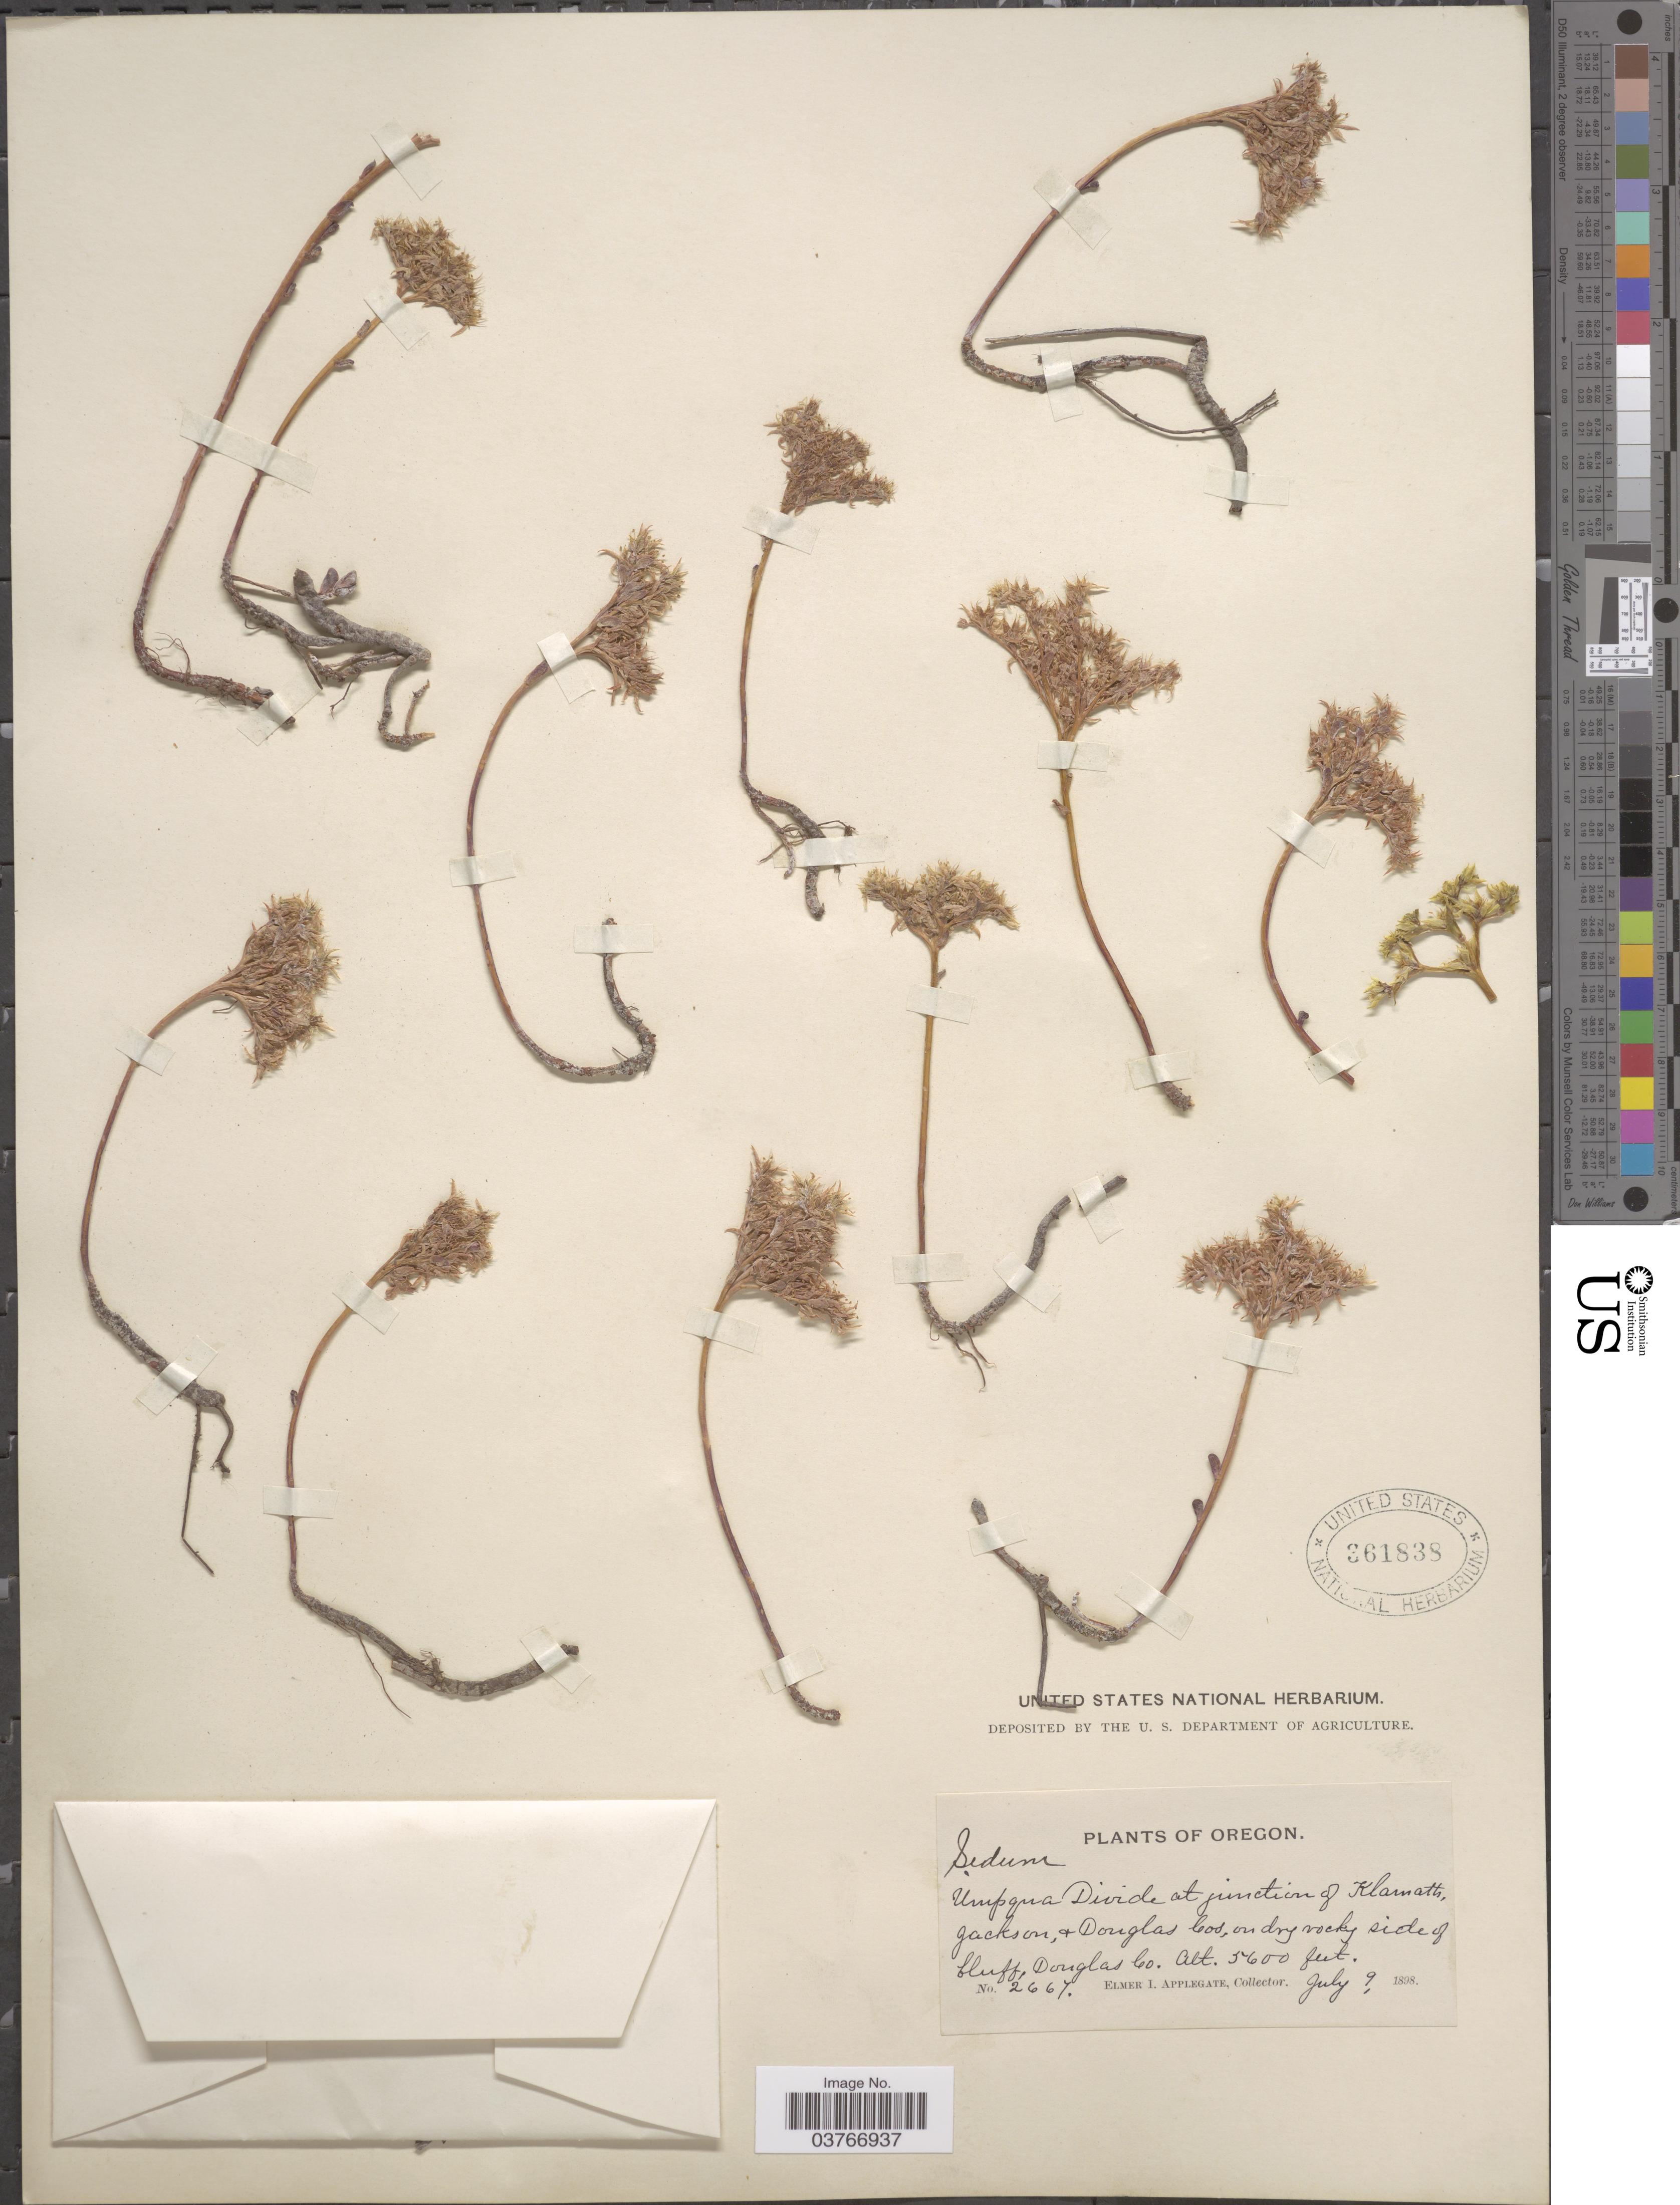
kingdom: Plantae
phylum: Tracheophyta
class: Magnoliopsida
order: Saxifragales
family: Crassulaceae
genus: Sedum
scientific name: Sedum sp.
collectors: E. I. Applegate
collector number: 2667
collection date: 1898-07-09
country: United States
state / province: Oregon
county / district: Douglas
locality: Umpqua Divide at junction of Klamath Jackson & Douglas Cos, on dry rocky side of bluff, Douglas Co.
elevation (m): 1707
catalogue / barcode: US 361838